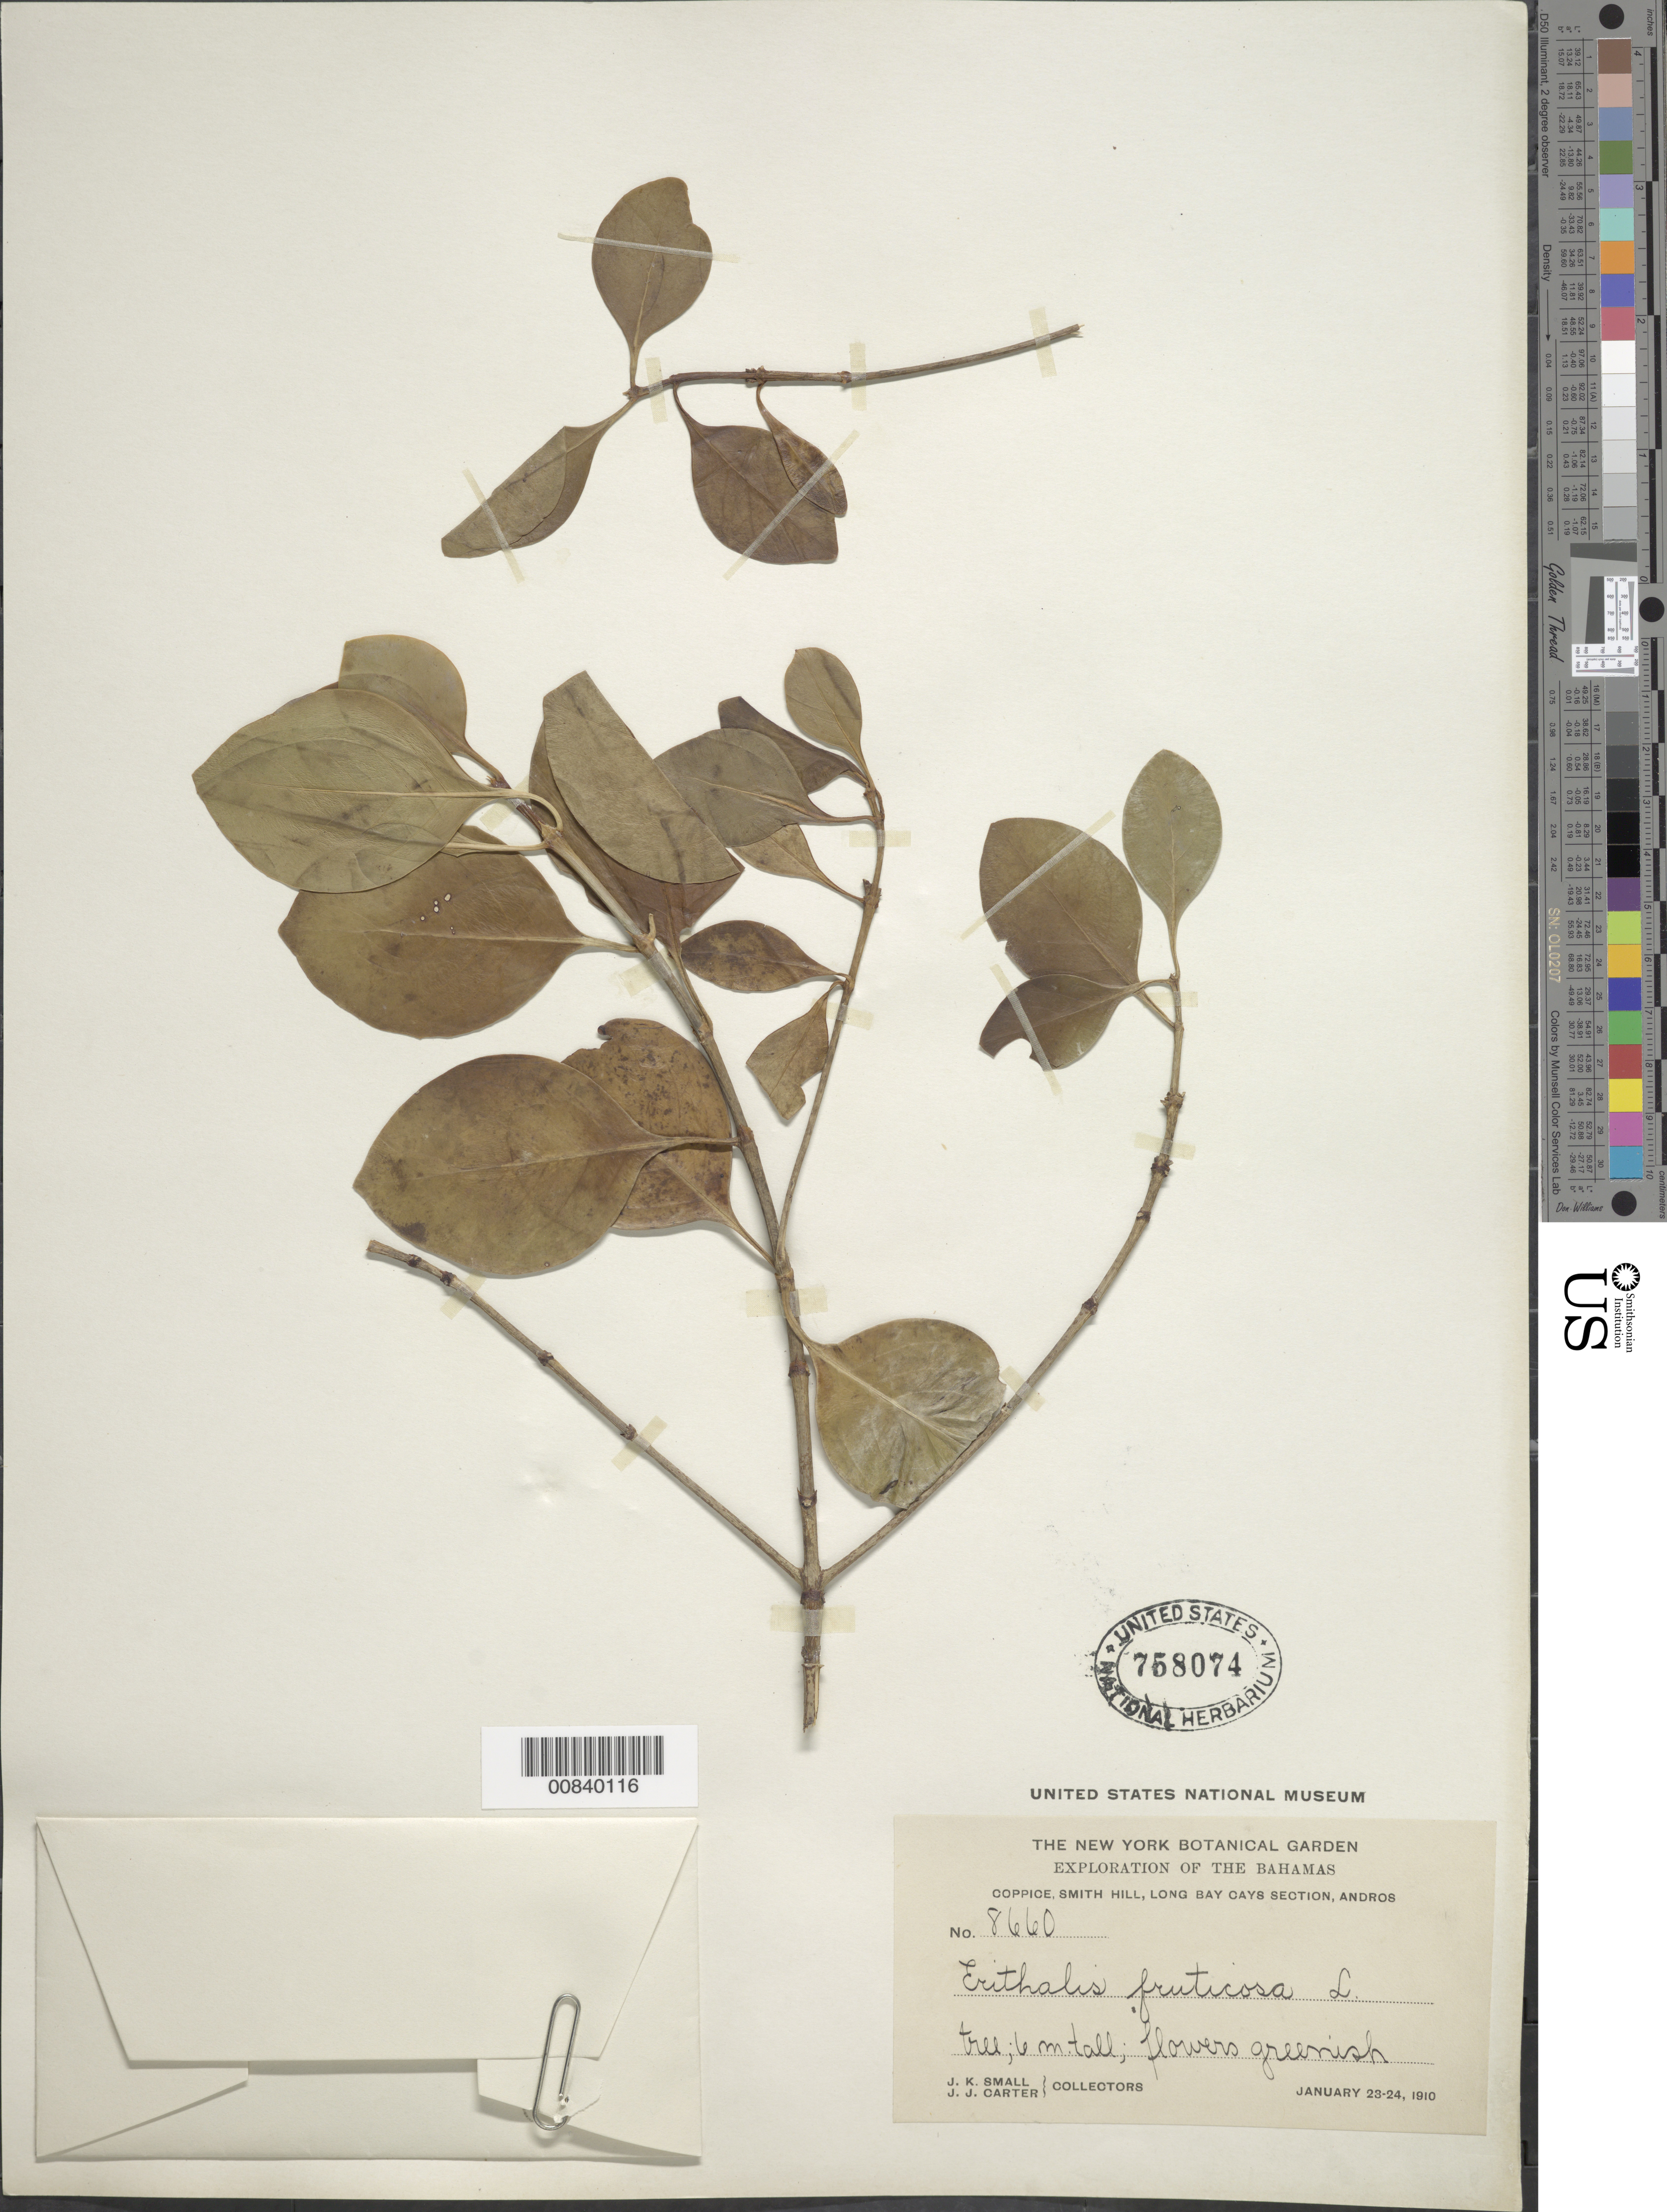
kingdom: Plantae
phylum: Tracheophyta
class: Magnoliopsida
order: Gentianales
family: Rubiaceae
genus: Erithalis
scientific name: Erithalis fruticosa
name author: L.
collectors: J. K. Small & J. J. Carter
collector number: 8660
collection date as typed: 23 Jan 1910 to 24 Jan 1910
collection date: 1910-01-23/1910-01-24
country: Bahamas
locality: Smith Hill, Long Bay Cays Sect., Andros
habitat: Coppice on hill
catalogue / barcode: US 758074